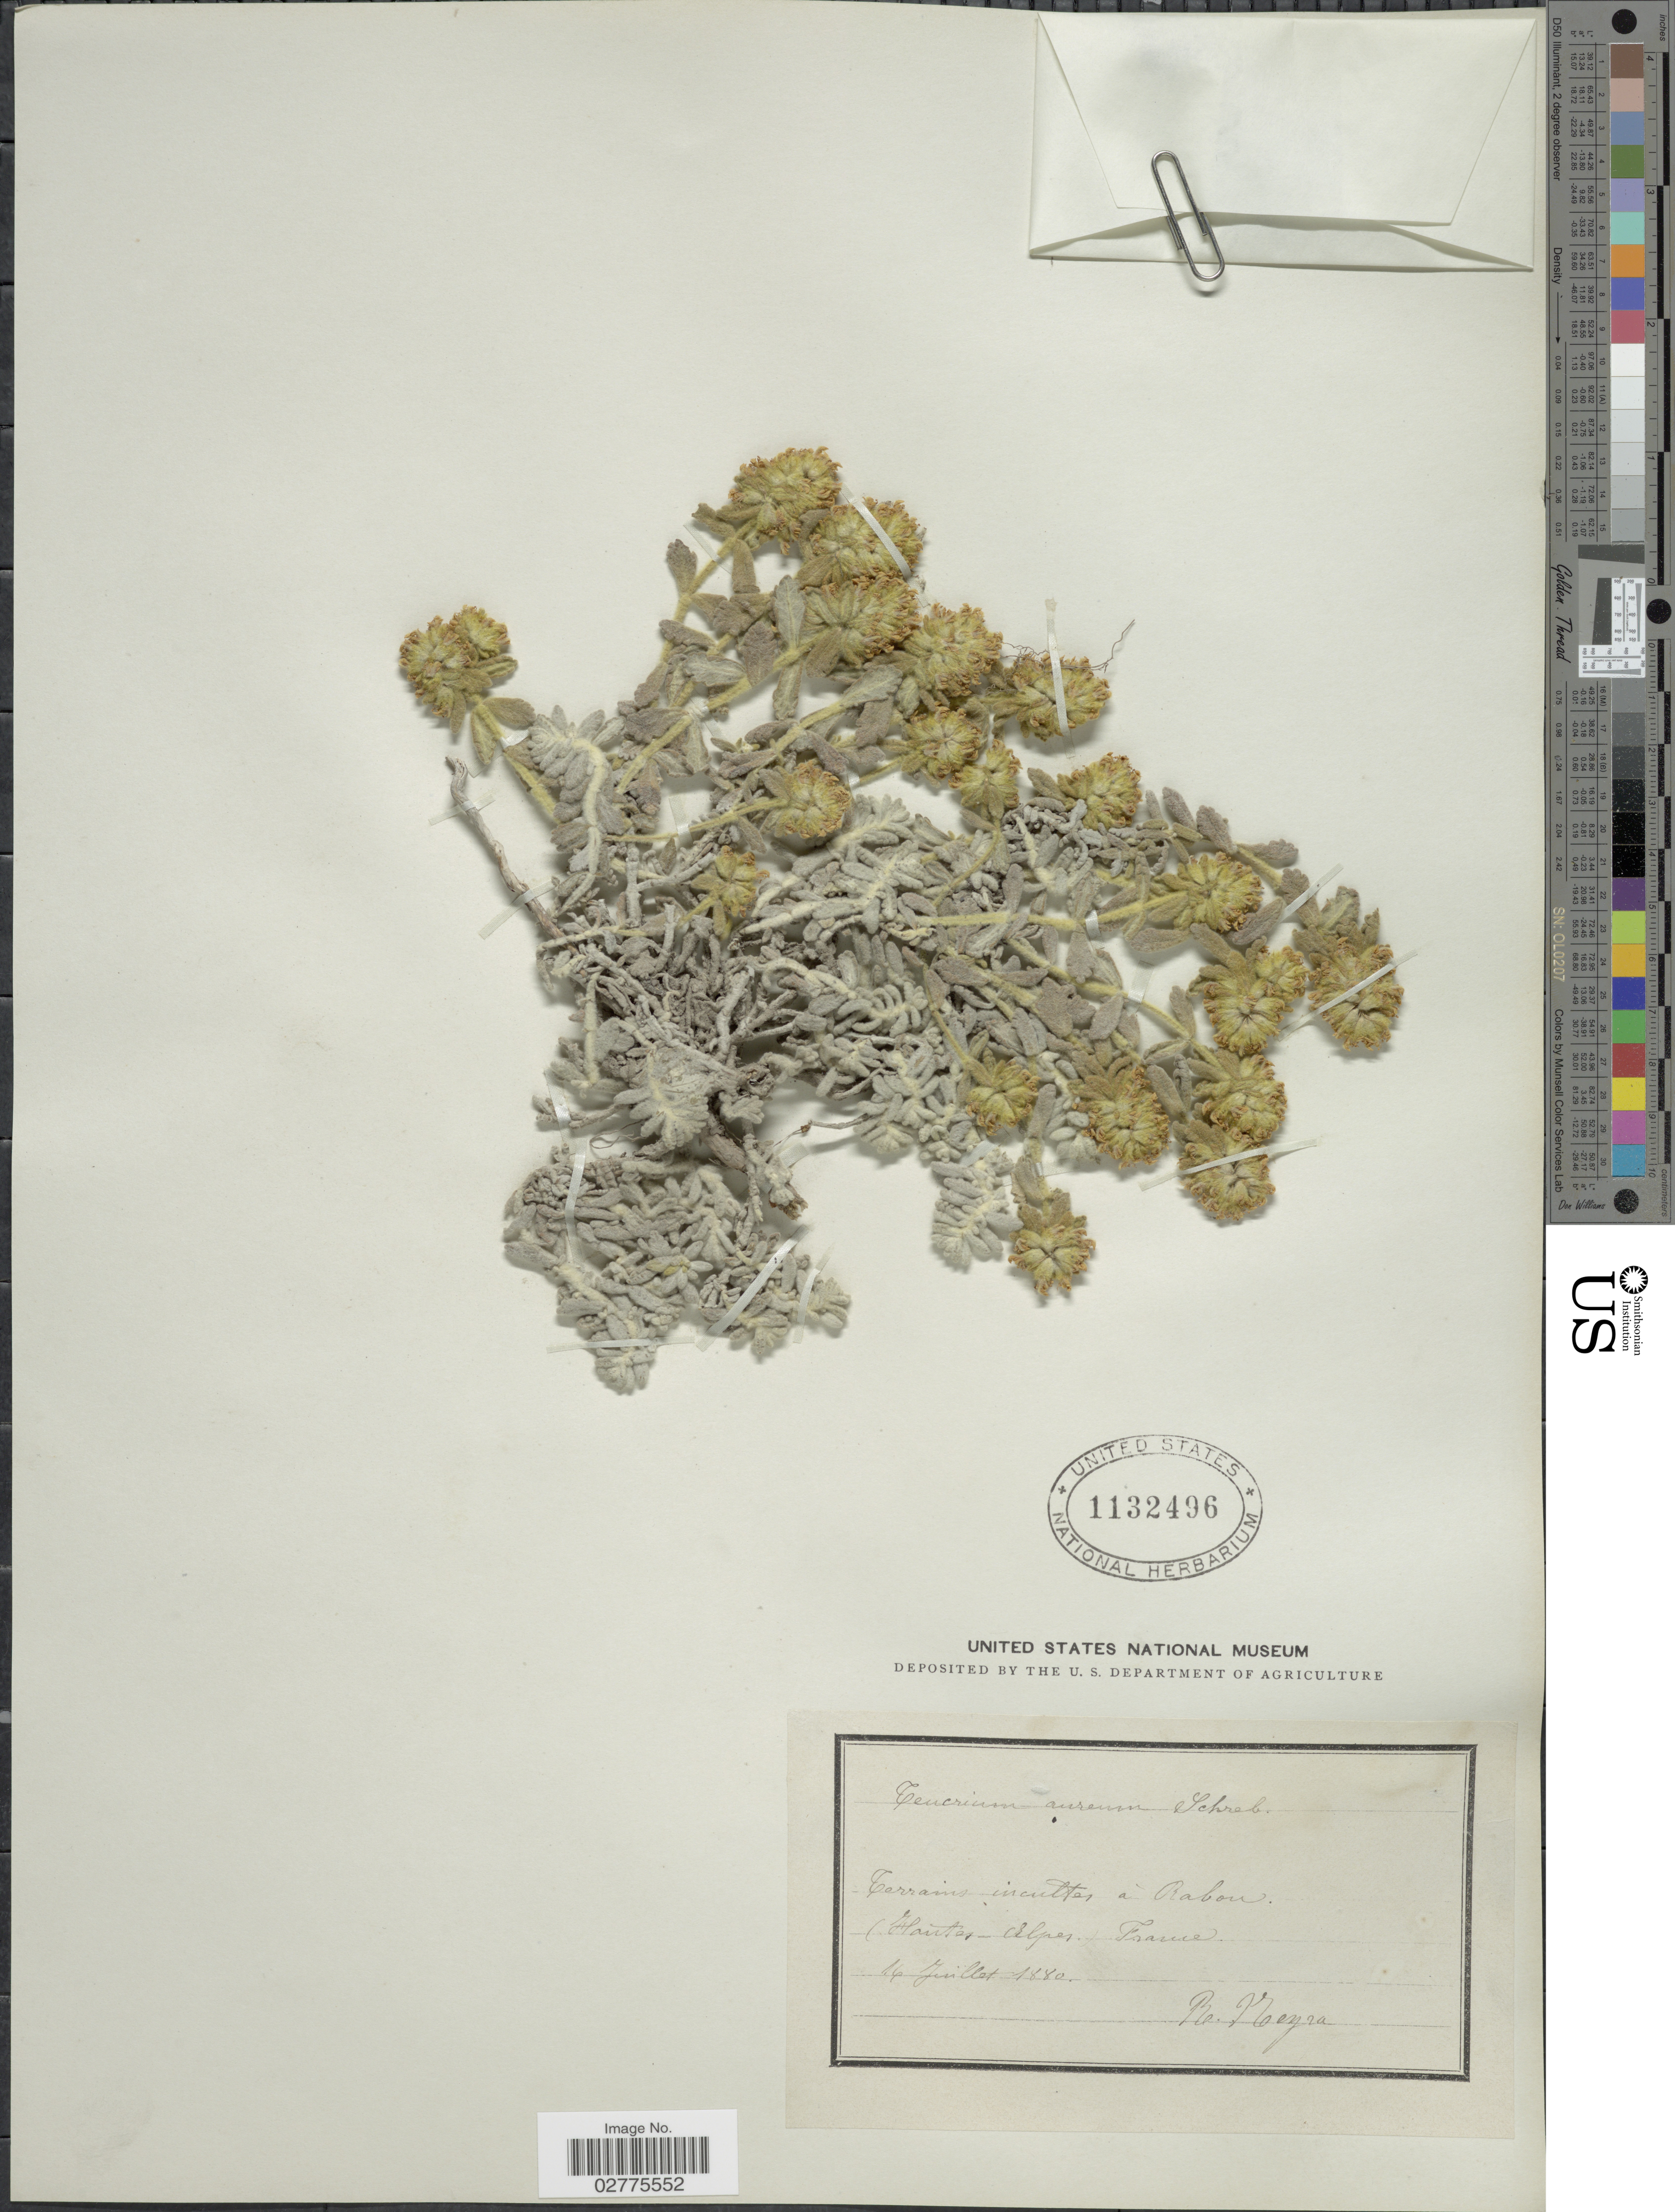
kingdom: Plantae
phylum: Tracheophyta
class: Magnoliopsida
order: Lamiales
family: Lamiaceae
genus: Teucrium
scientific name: Teucrium aureum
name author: Schreb.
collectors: R. Neyra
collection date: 1880-07-16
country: France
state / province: Provence-Alpes-Côte d'Azur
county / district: Hautes-Alpes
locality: (Hautes-Alpes).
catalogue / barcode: US 1132496